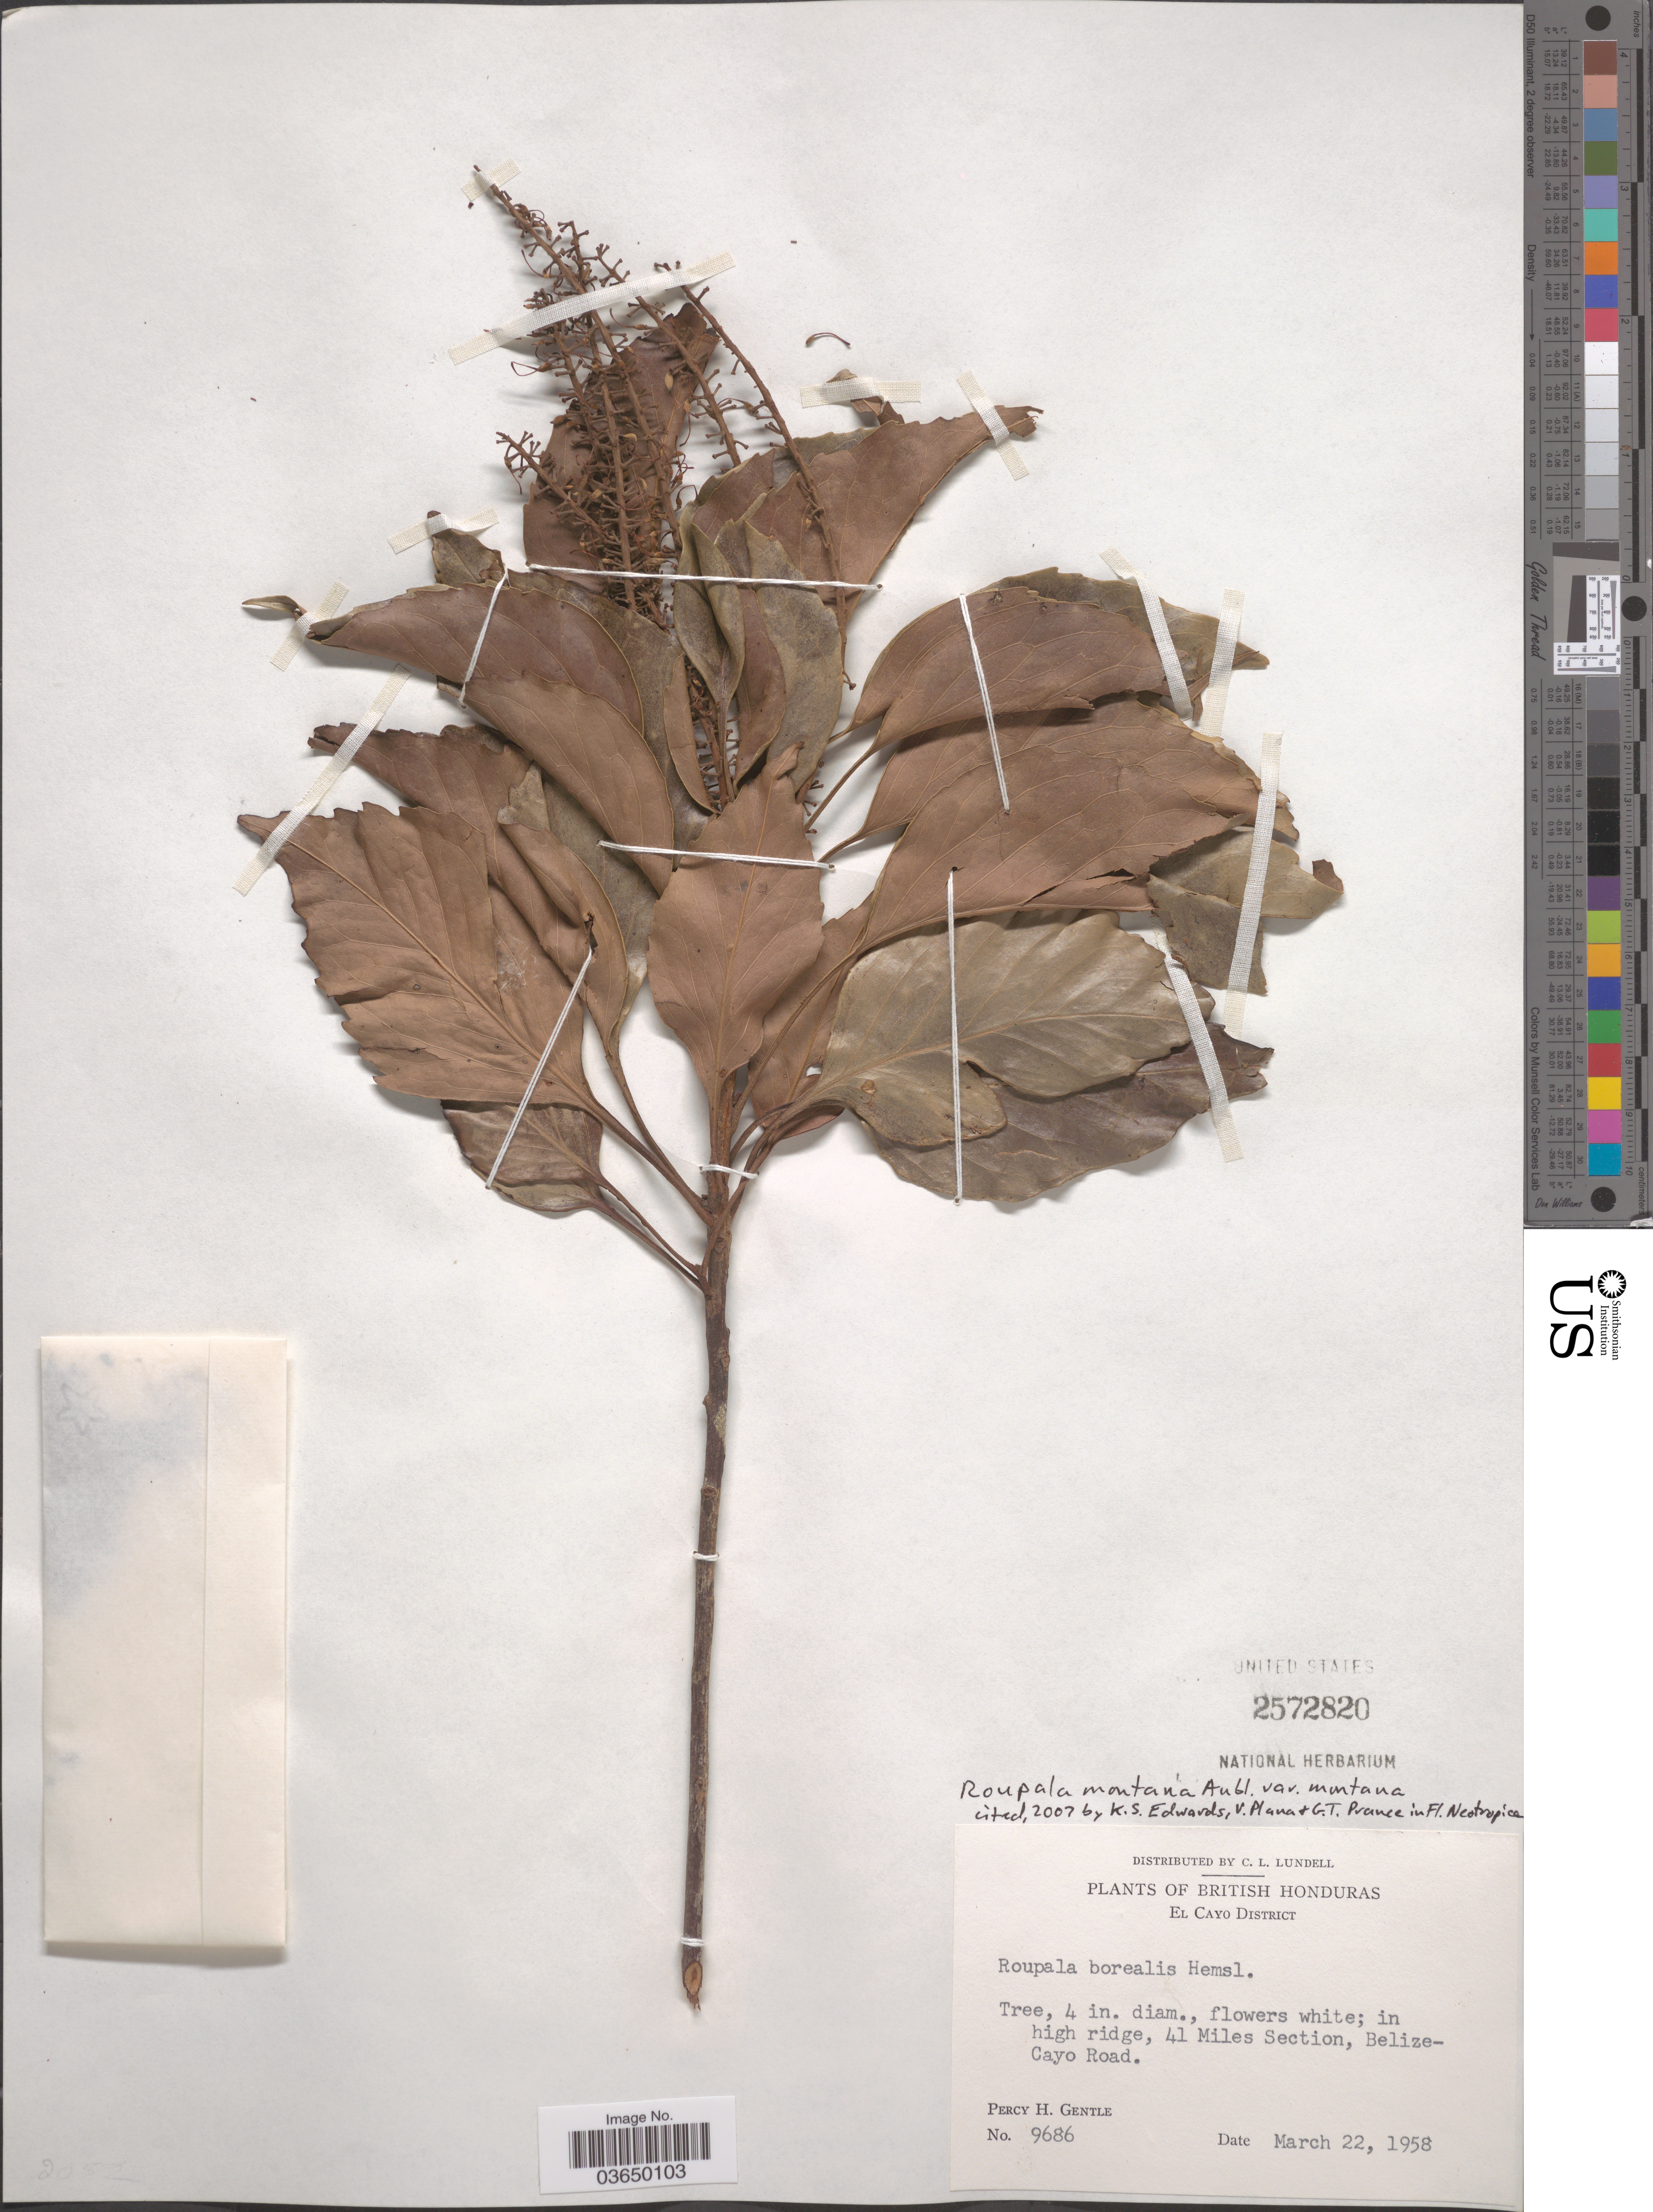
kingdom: Plantae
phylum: Tracheophyta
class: Magnoliopsida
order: Proteales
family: Proteaceae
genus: Roupala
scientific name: Roupala montana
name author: Aubl.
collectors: P. H. Gentle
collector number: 9686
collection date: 1958-03-22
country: Belize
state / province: Cayo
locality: British Honduras. El Cayo District. In high ridge, 41 Miles Section, Belize-Cayo Road.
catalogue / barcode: US 2572820